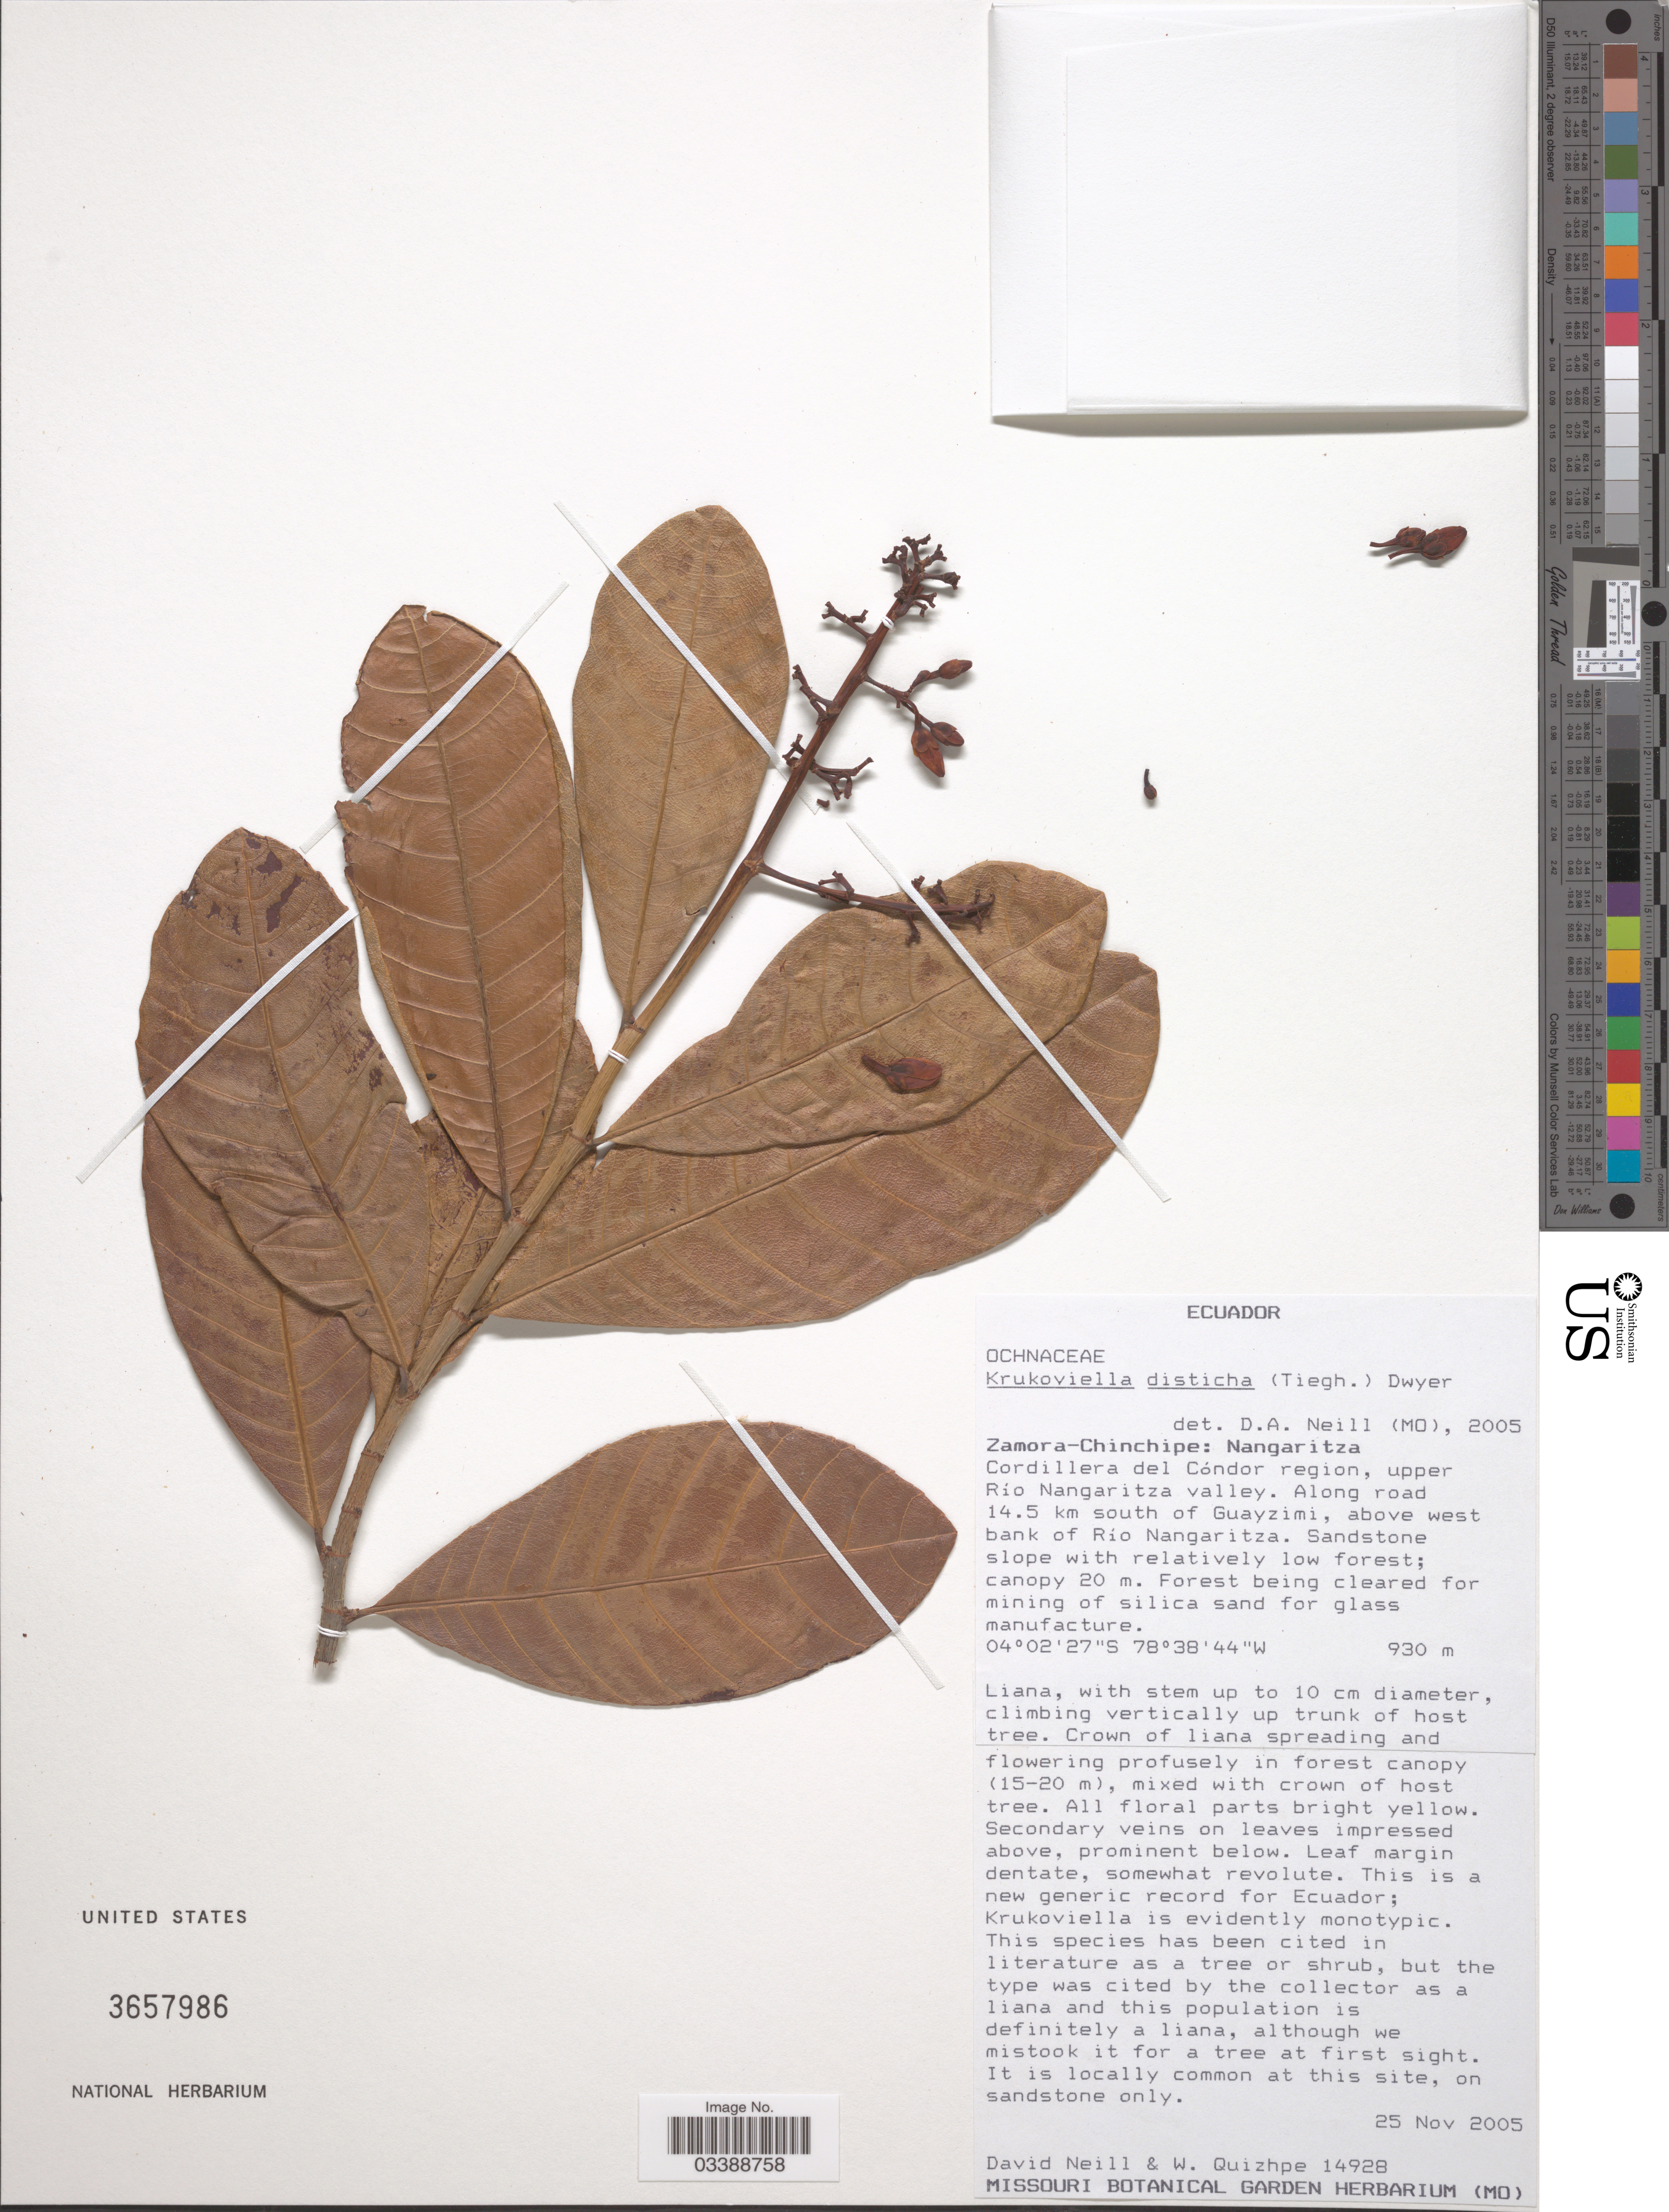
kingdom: Plantae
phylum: Tracheophyta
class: Magnoliopsida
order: Malpighiales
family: Ochnaceae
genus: Krukoviella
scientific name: Krukoviella disticha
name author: (Tiegh.) Engl.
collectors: D. A. Neill & W. Quizhpe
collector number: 14928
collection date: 2005-11-25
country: Ecuador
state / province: Zamora-Chinchipe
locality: Nangaritza Cordillera del Cóndor region, upper Río Nangaritza valley. Along road 14.5 km south of Guayzimi, above west bank of Río Nangaritza.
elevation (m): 930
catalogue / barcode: US 3657986